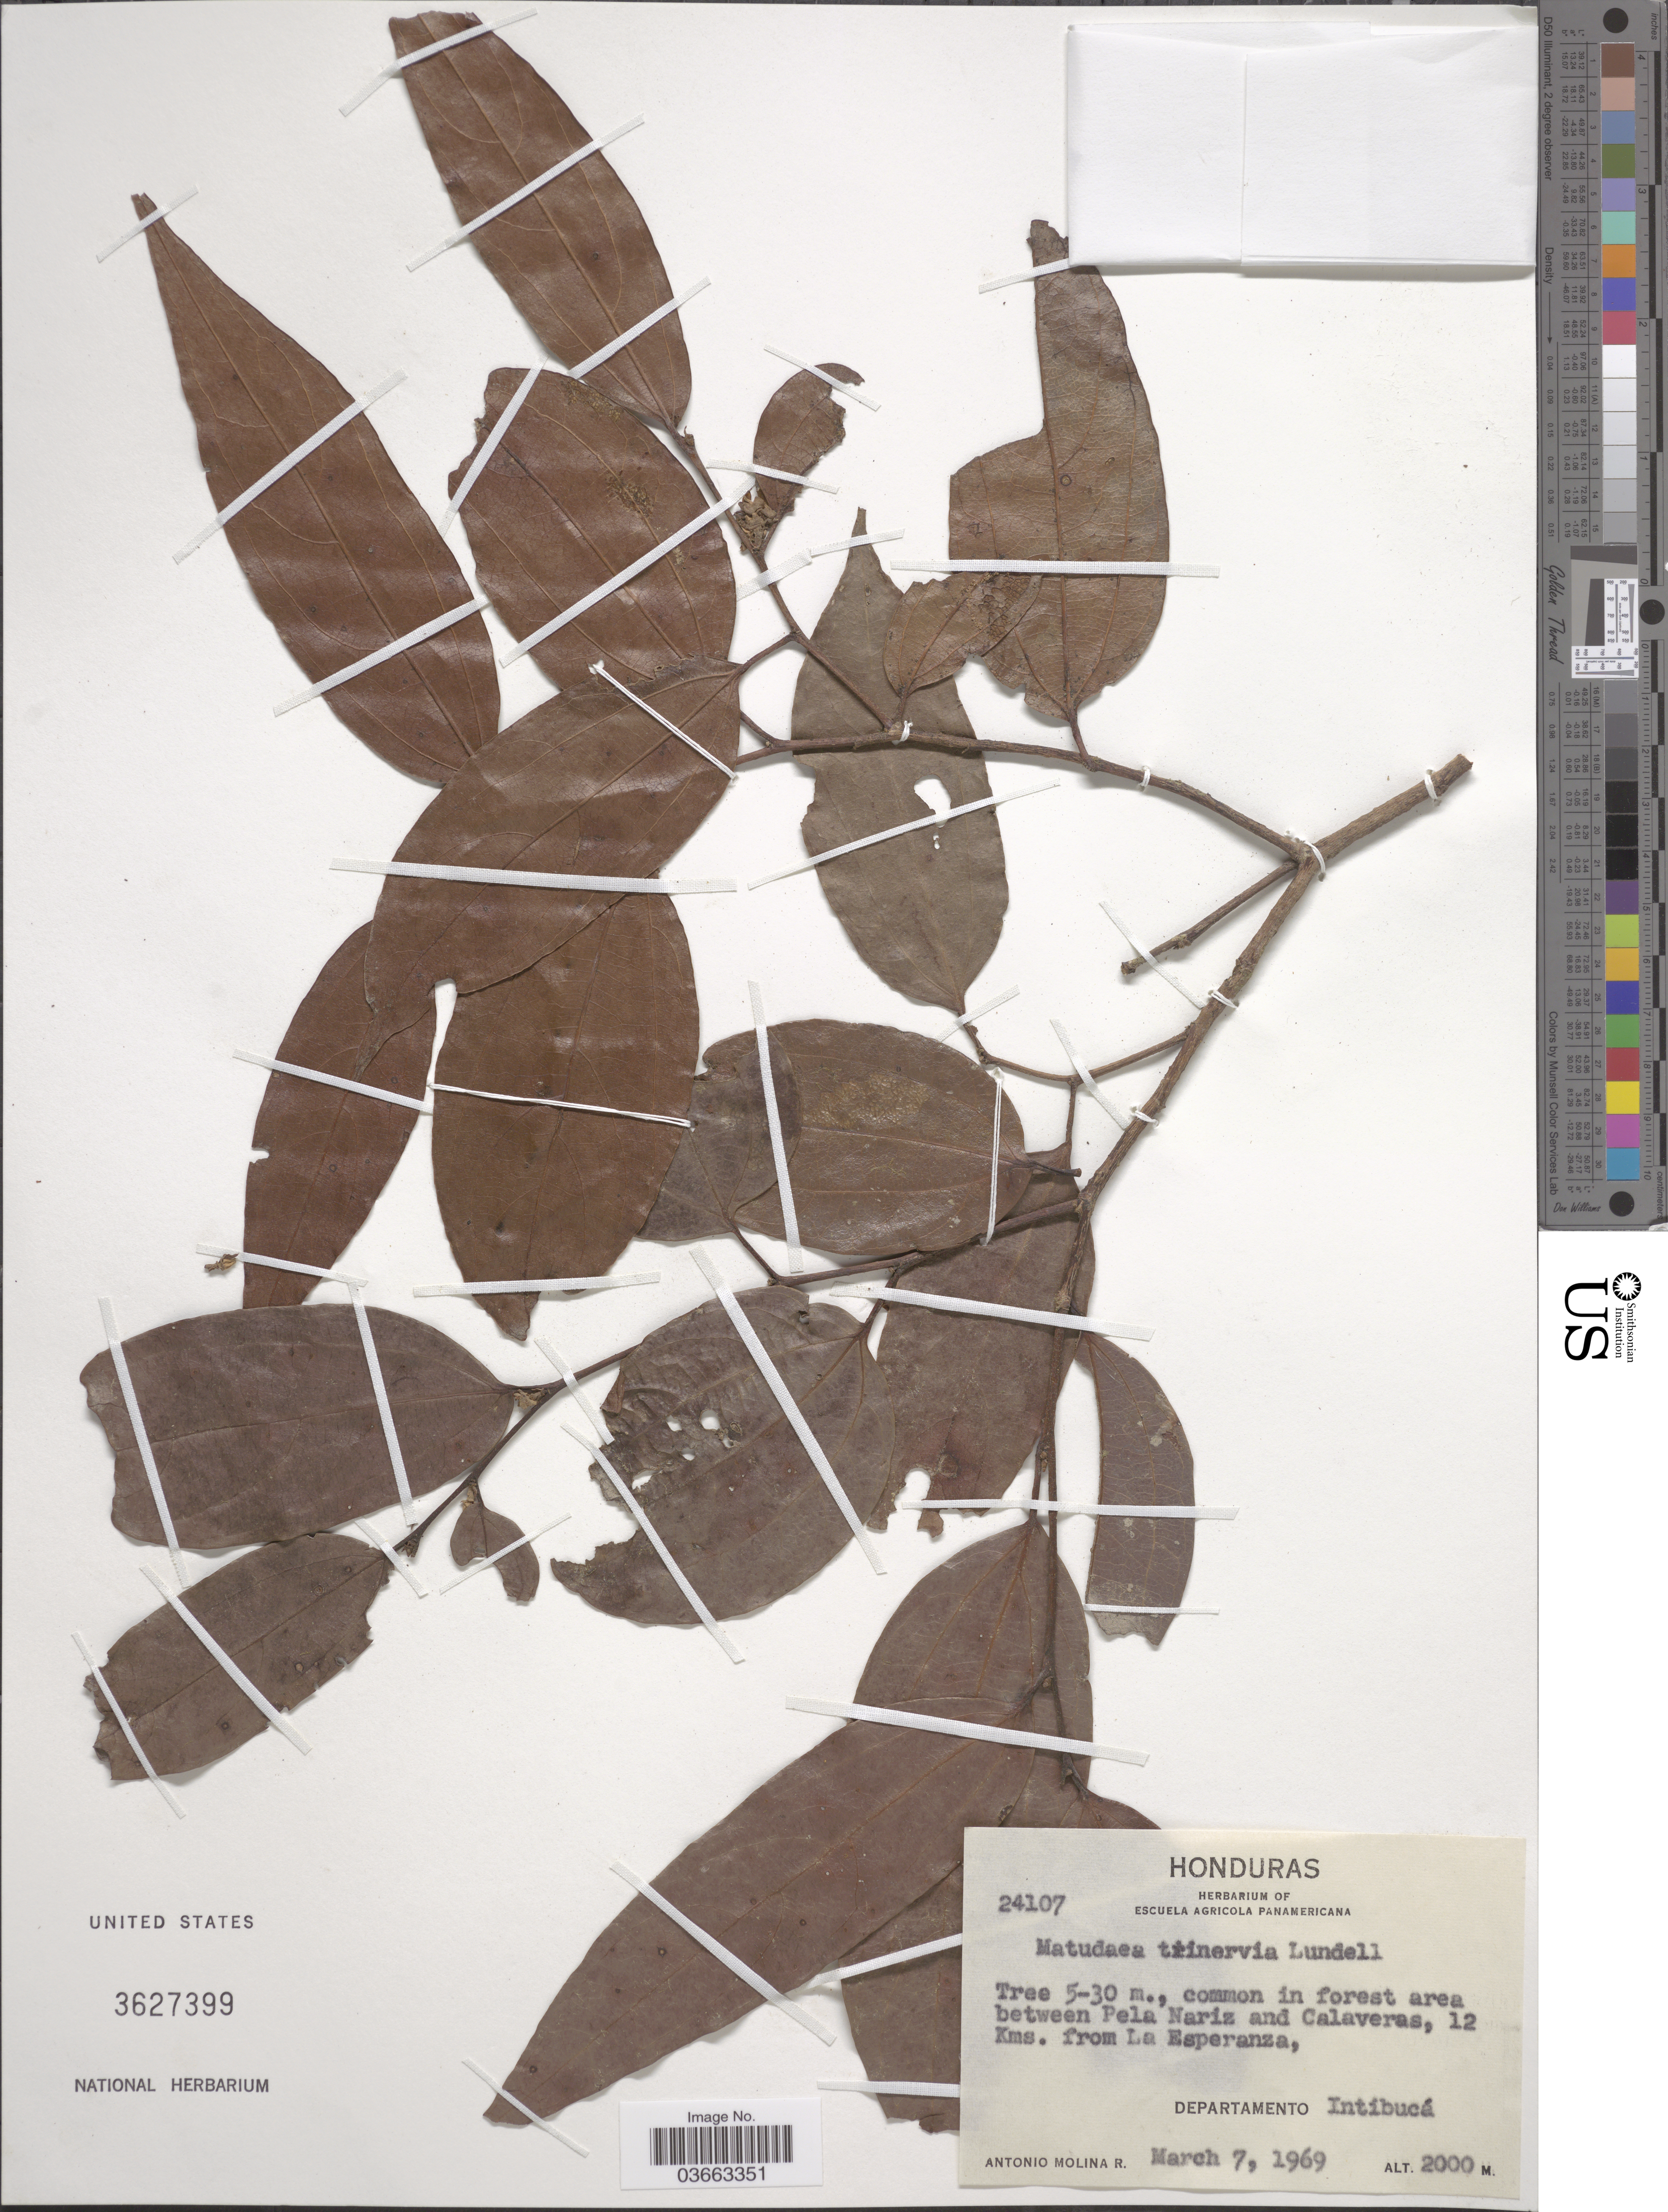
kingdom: Plantae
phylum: Tracheophyta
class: Magnoliopsida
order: Saxifragales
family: Hamamelidaceae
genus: Matudaea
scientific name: Matudaea trinervia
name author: Lundell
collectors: A. Molina R.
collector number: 24107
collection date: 1969-03-07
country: Honduras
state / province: Intibuca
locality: Between Pela Nariz and Calaveras, 12 Kms. from La Esperanza, Departamento Intibucá.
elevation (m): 2000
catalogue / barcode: US 3627399